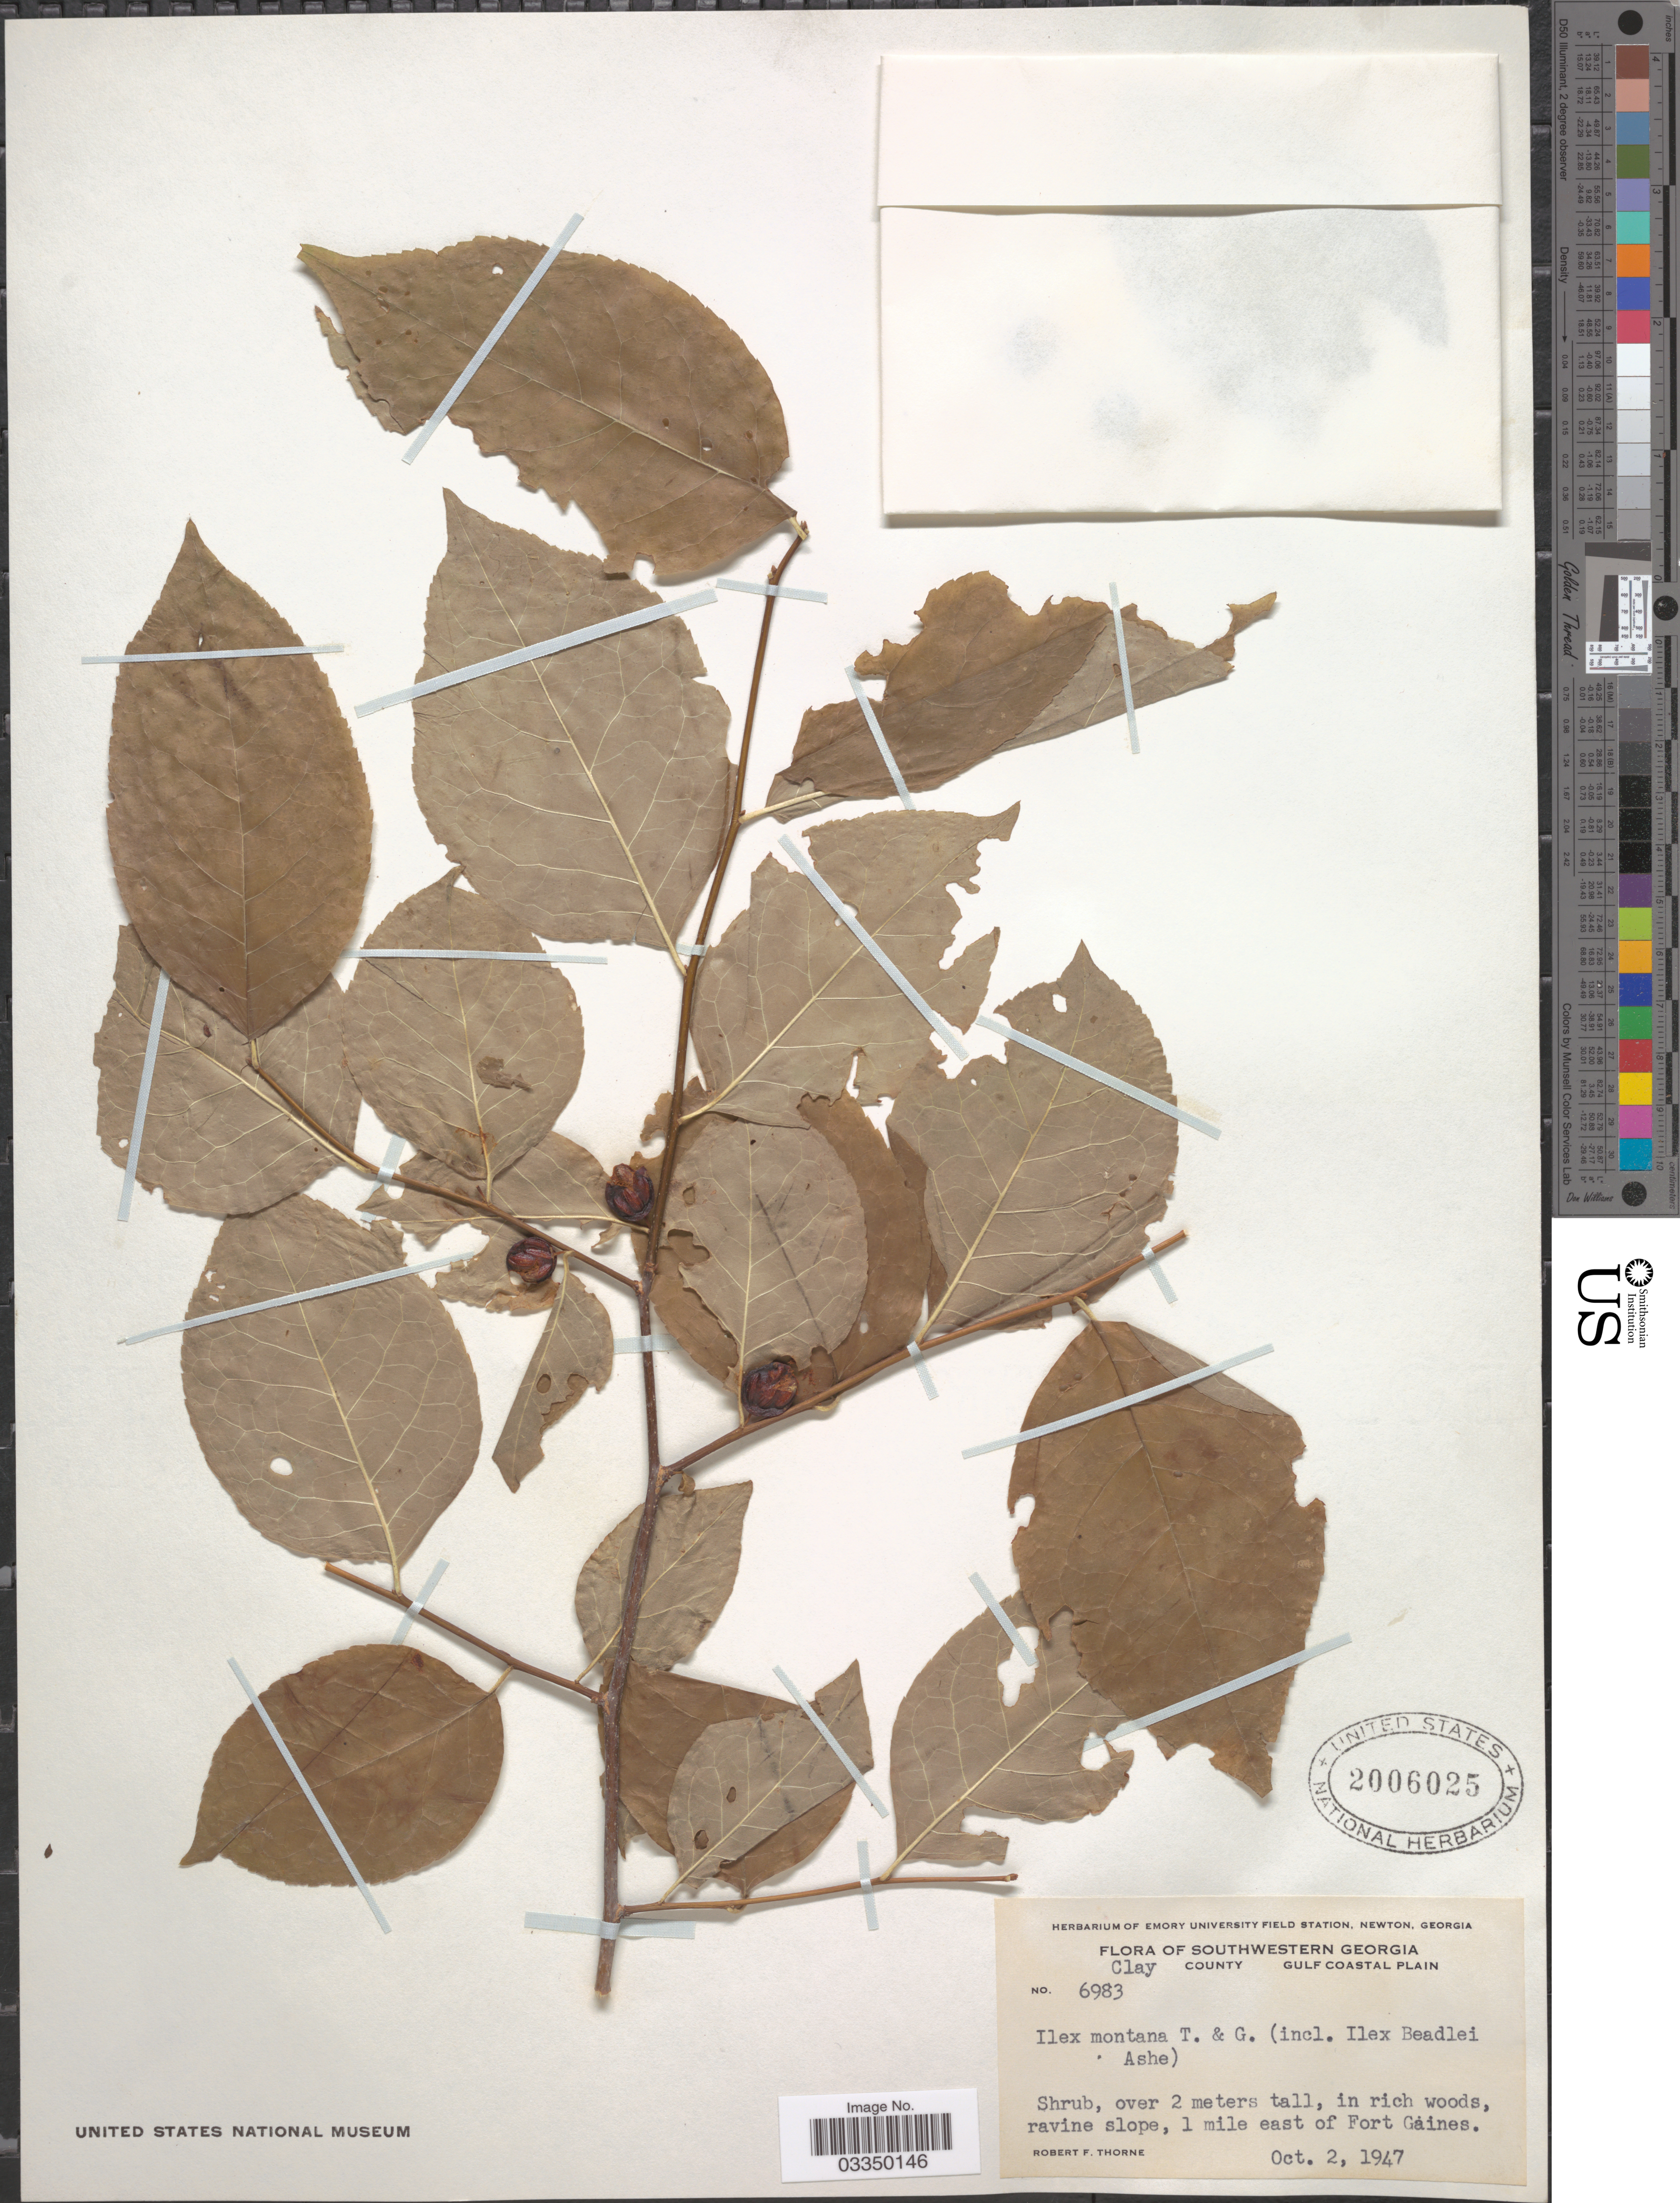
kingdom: Plantae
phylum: Tracheophyta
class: Magnoliopsida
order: Aquifoliales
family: Aquifoliaceae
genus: Ilex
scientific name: Ilex montana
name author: Torr. & A. Gray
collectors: R. F. Thorne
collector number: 6983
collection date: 1947-10-02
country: United States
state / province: Georgia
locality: Southwestern Georgia. Clay County Gulf Coastal Plain. Ravine slope, 1 mile east of Fort Gaines.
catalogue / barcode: US 2006025